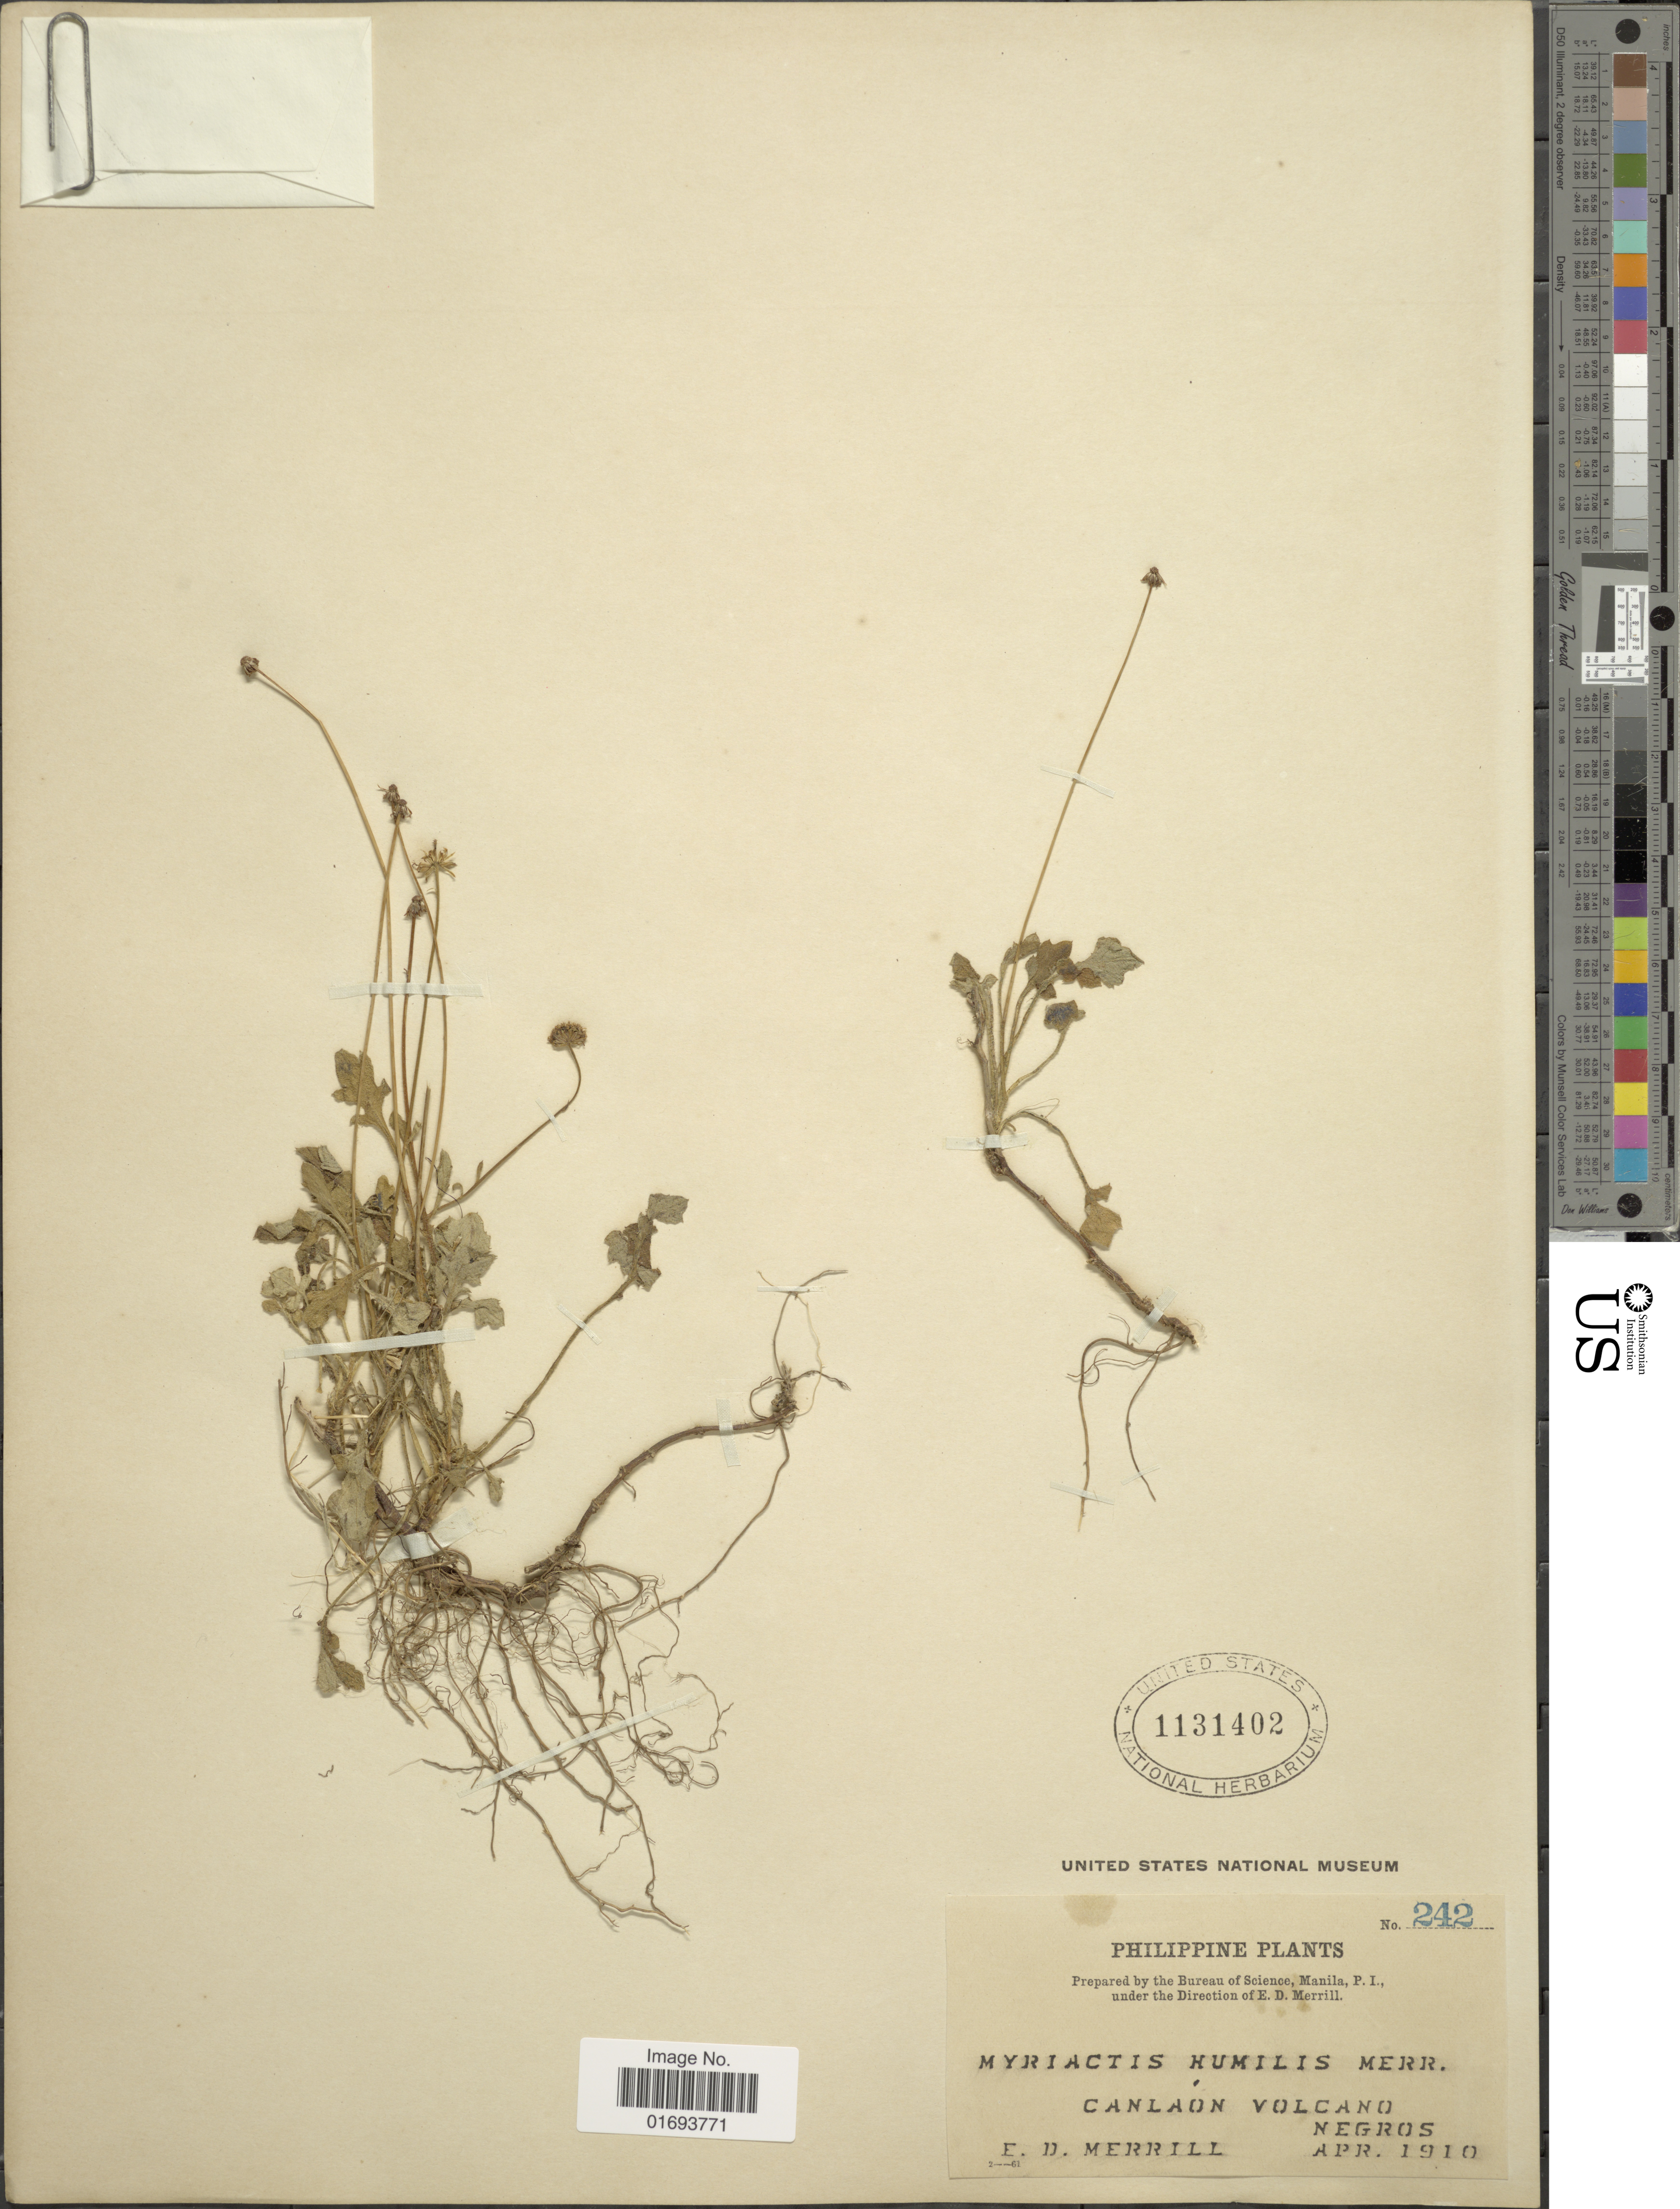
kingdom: Plantae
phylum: Tracheophyta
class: Magnoliopsida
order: Asterales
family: Asteraceae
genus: Myriactis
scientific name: Myriactis humilis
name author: Merr.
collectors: E. D. Merrill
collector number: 242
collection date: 1910-04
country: Philippines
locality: Canlaon Volcano, Negros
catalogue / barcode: US 1131402